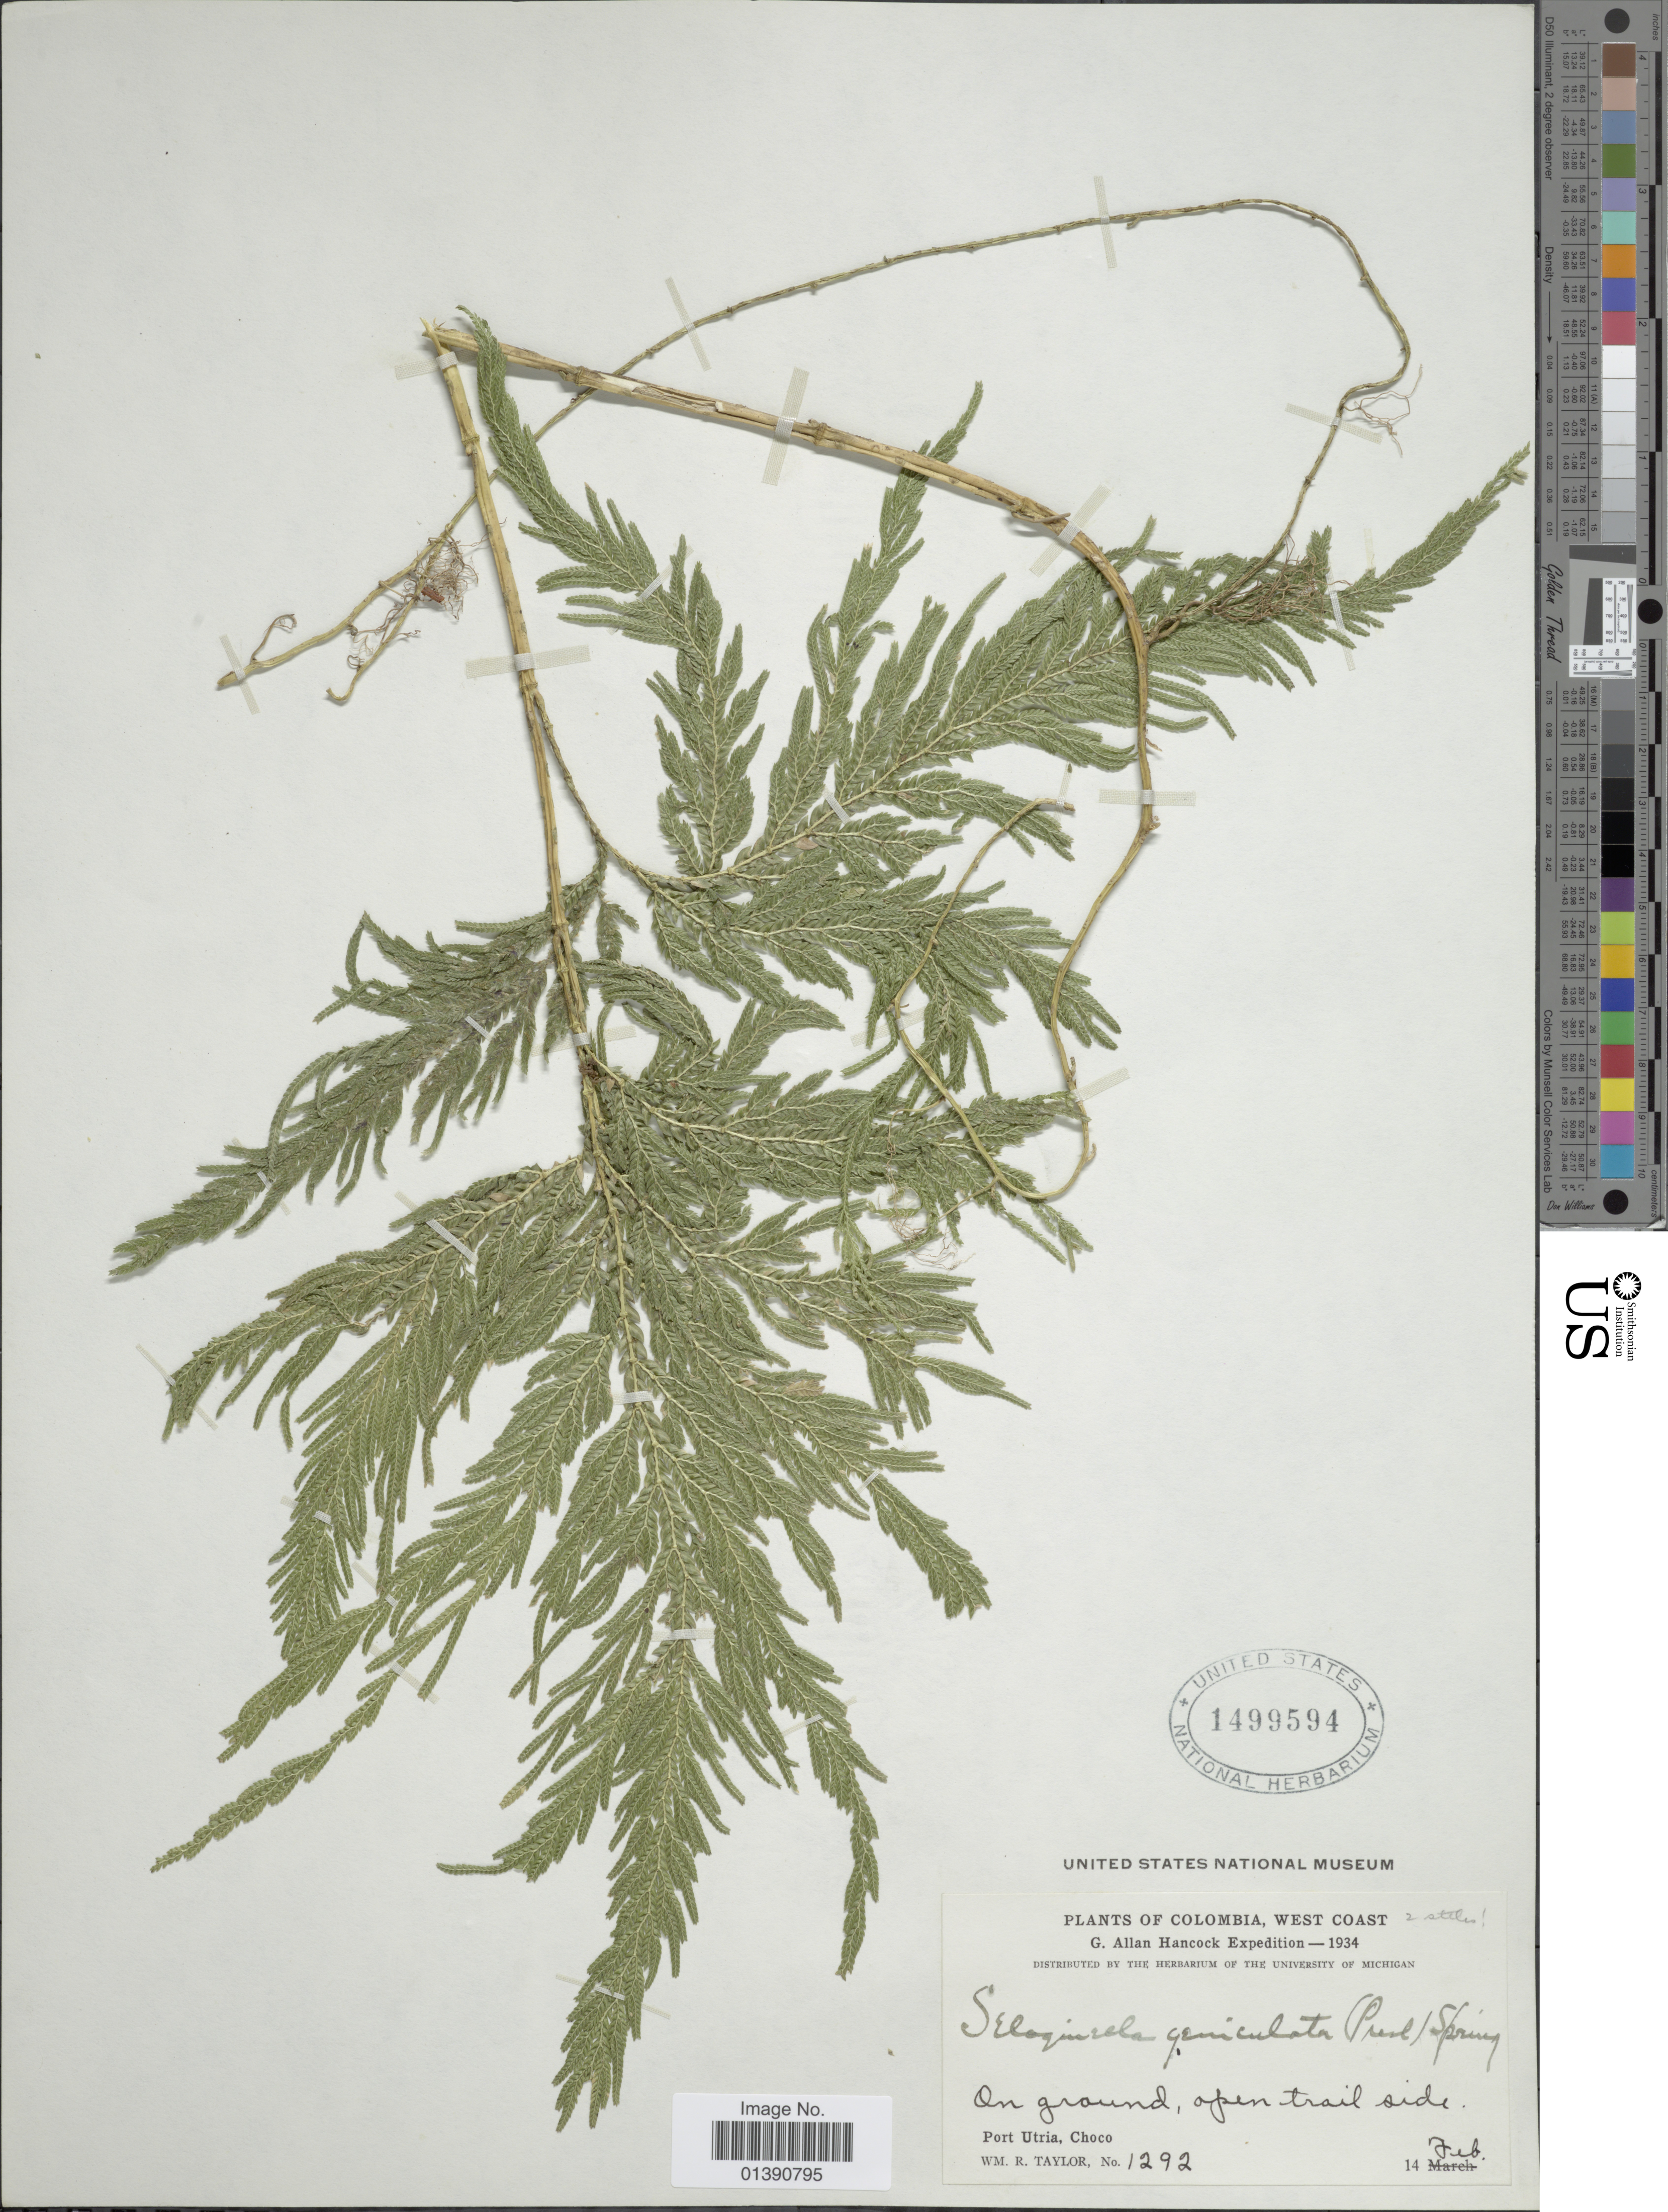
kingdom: Plantae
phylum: Tracheophyta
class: Lycopodiopsida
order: Selaginellales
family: Selaginellaceae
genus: Selaginella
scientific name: Selaginella geniculata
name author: (C. Presl) Spring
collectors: W. R. Taylor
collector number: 1292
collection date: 1934-02-14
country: Colombia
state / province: Chocó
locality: West coast, Port Utria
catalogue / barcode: US 1499594